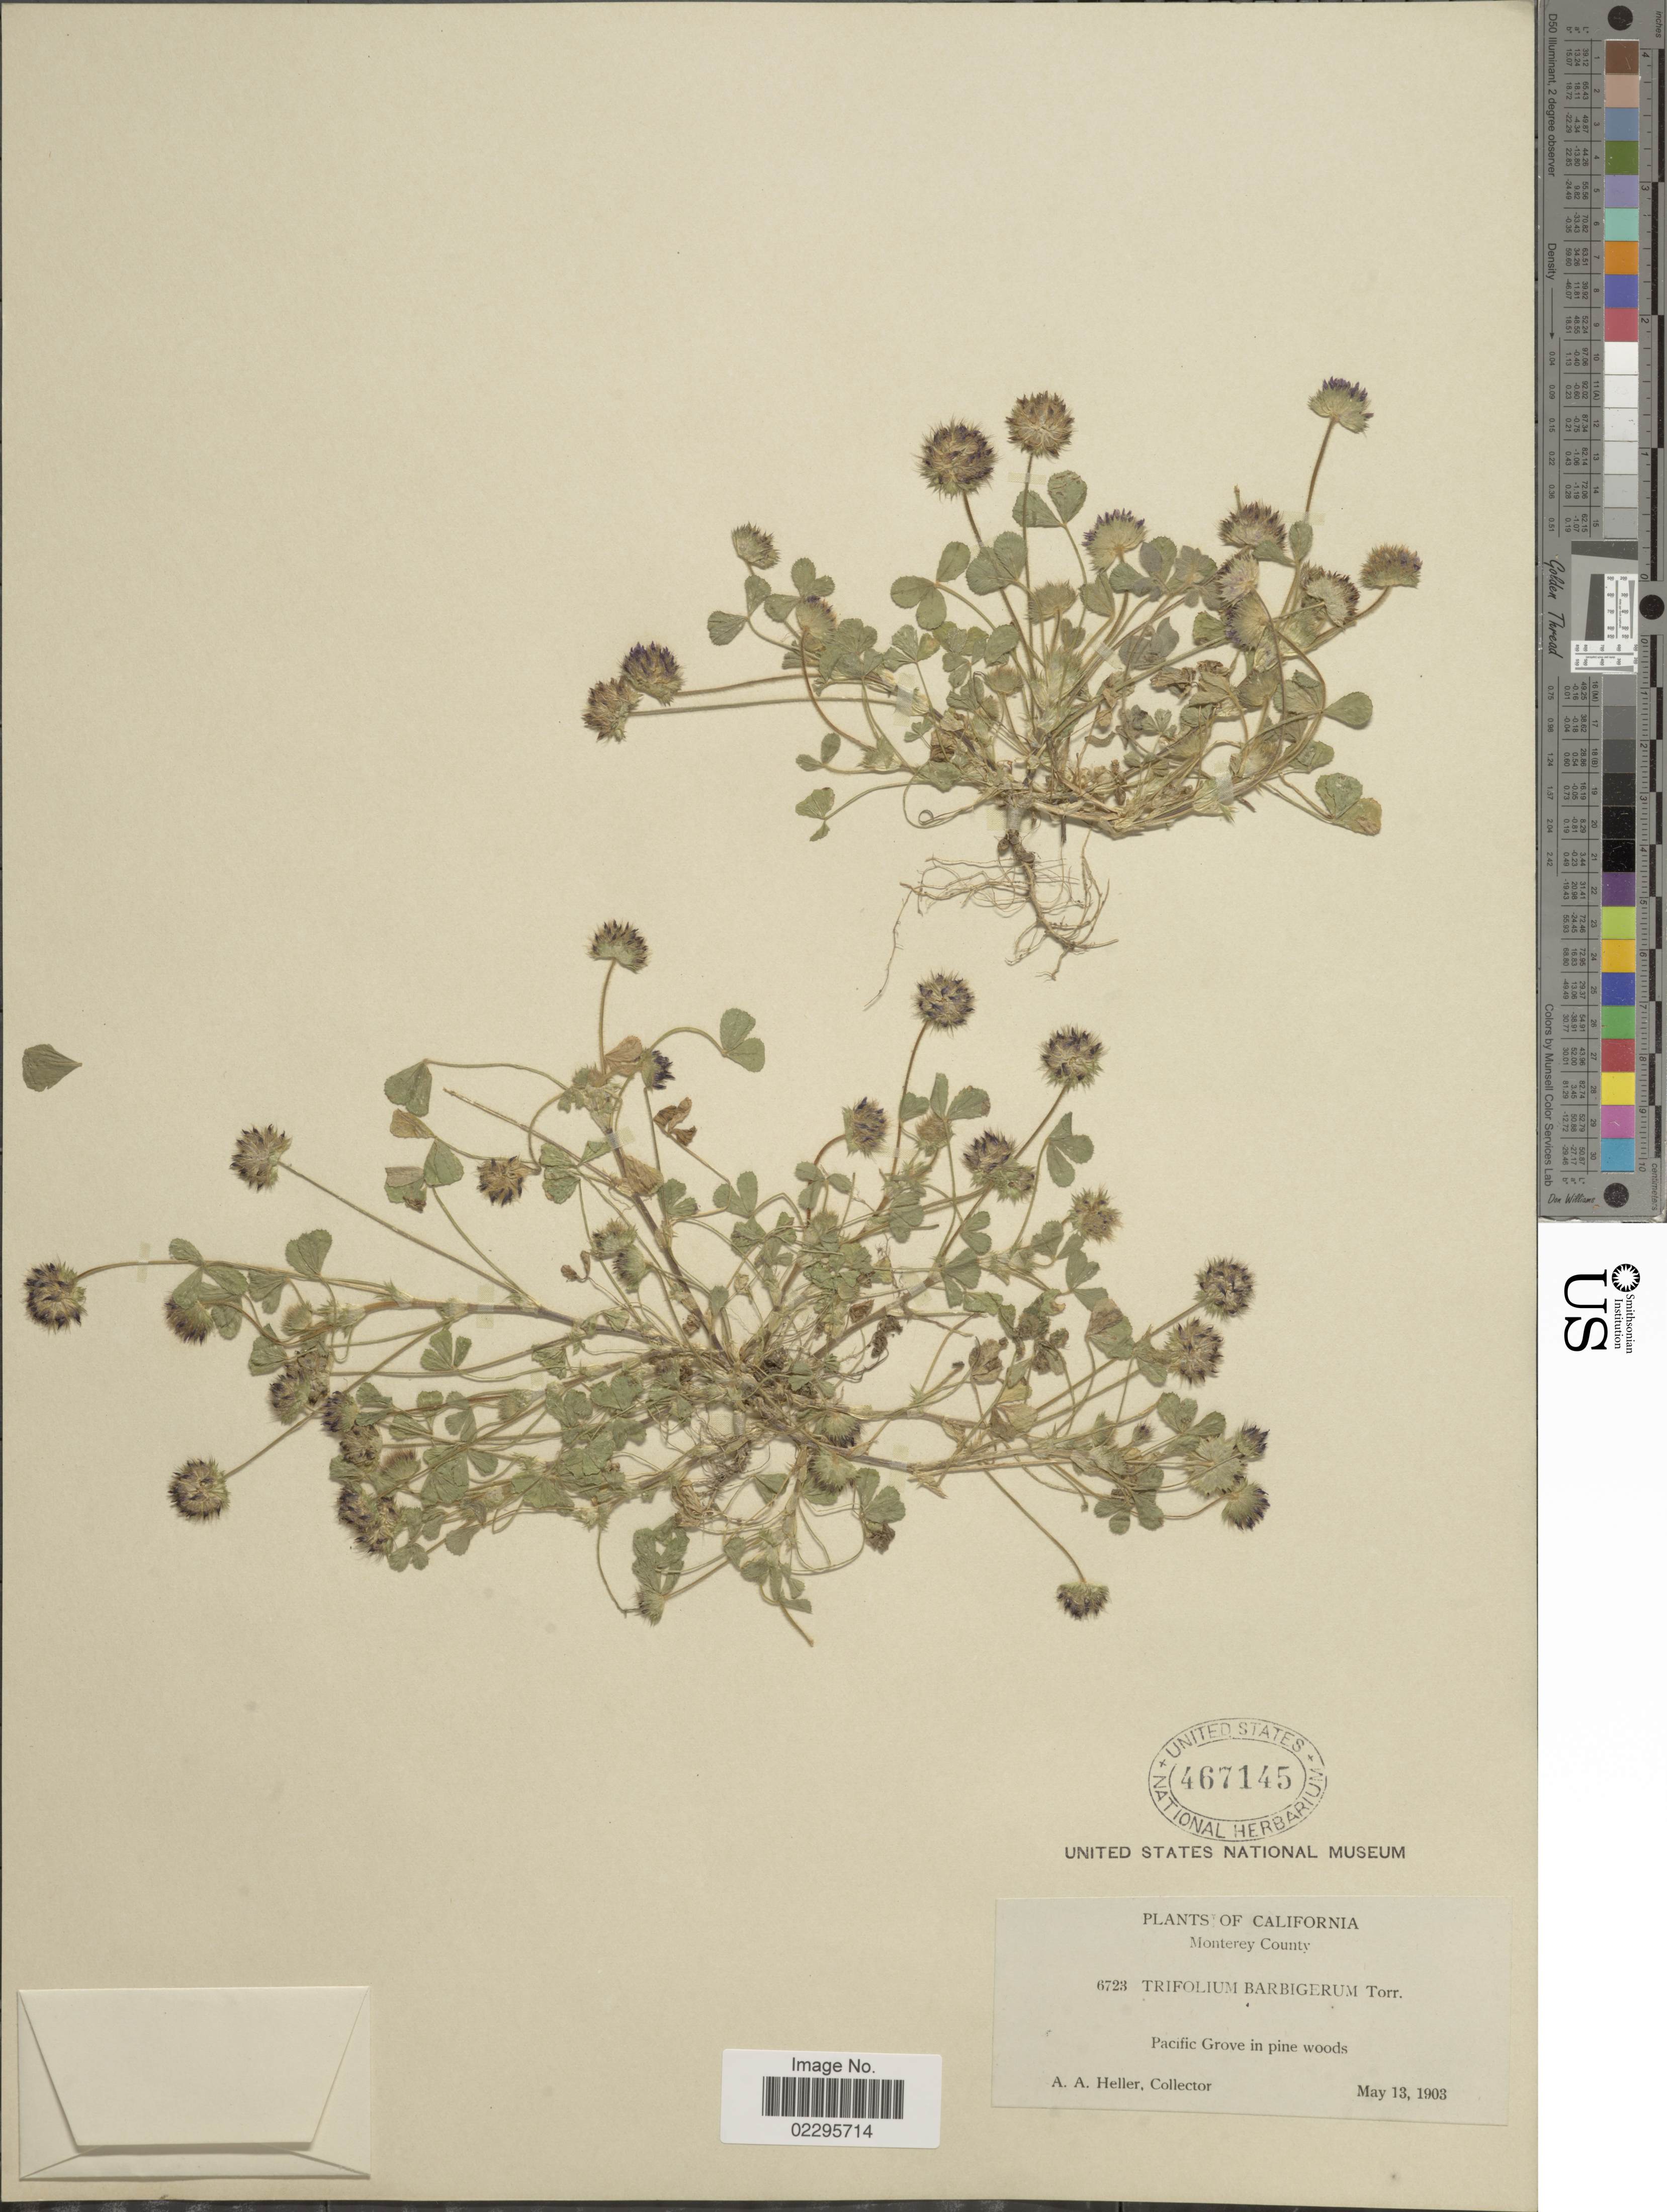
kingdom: Plantae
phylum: Tracheophyta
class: Magnoliopsida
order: Fabales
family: Fabaceae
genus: Trifolium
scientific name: Trifolium barbigerum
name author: Torr.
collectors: A. A. Heller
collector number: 6723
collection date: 1903-05-13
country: United States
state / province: California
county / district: Monterey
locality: Monterey County, Pacific Grove in pine woods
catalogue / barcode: US 467145